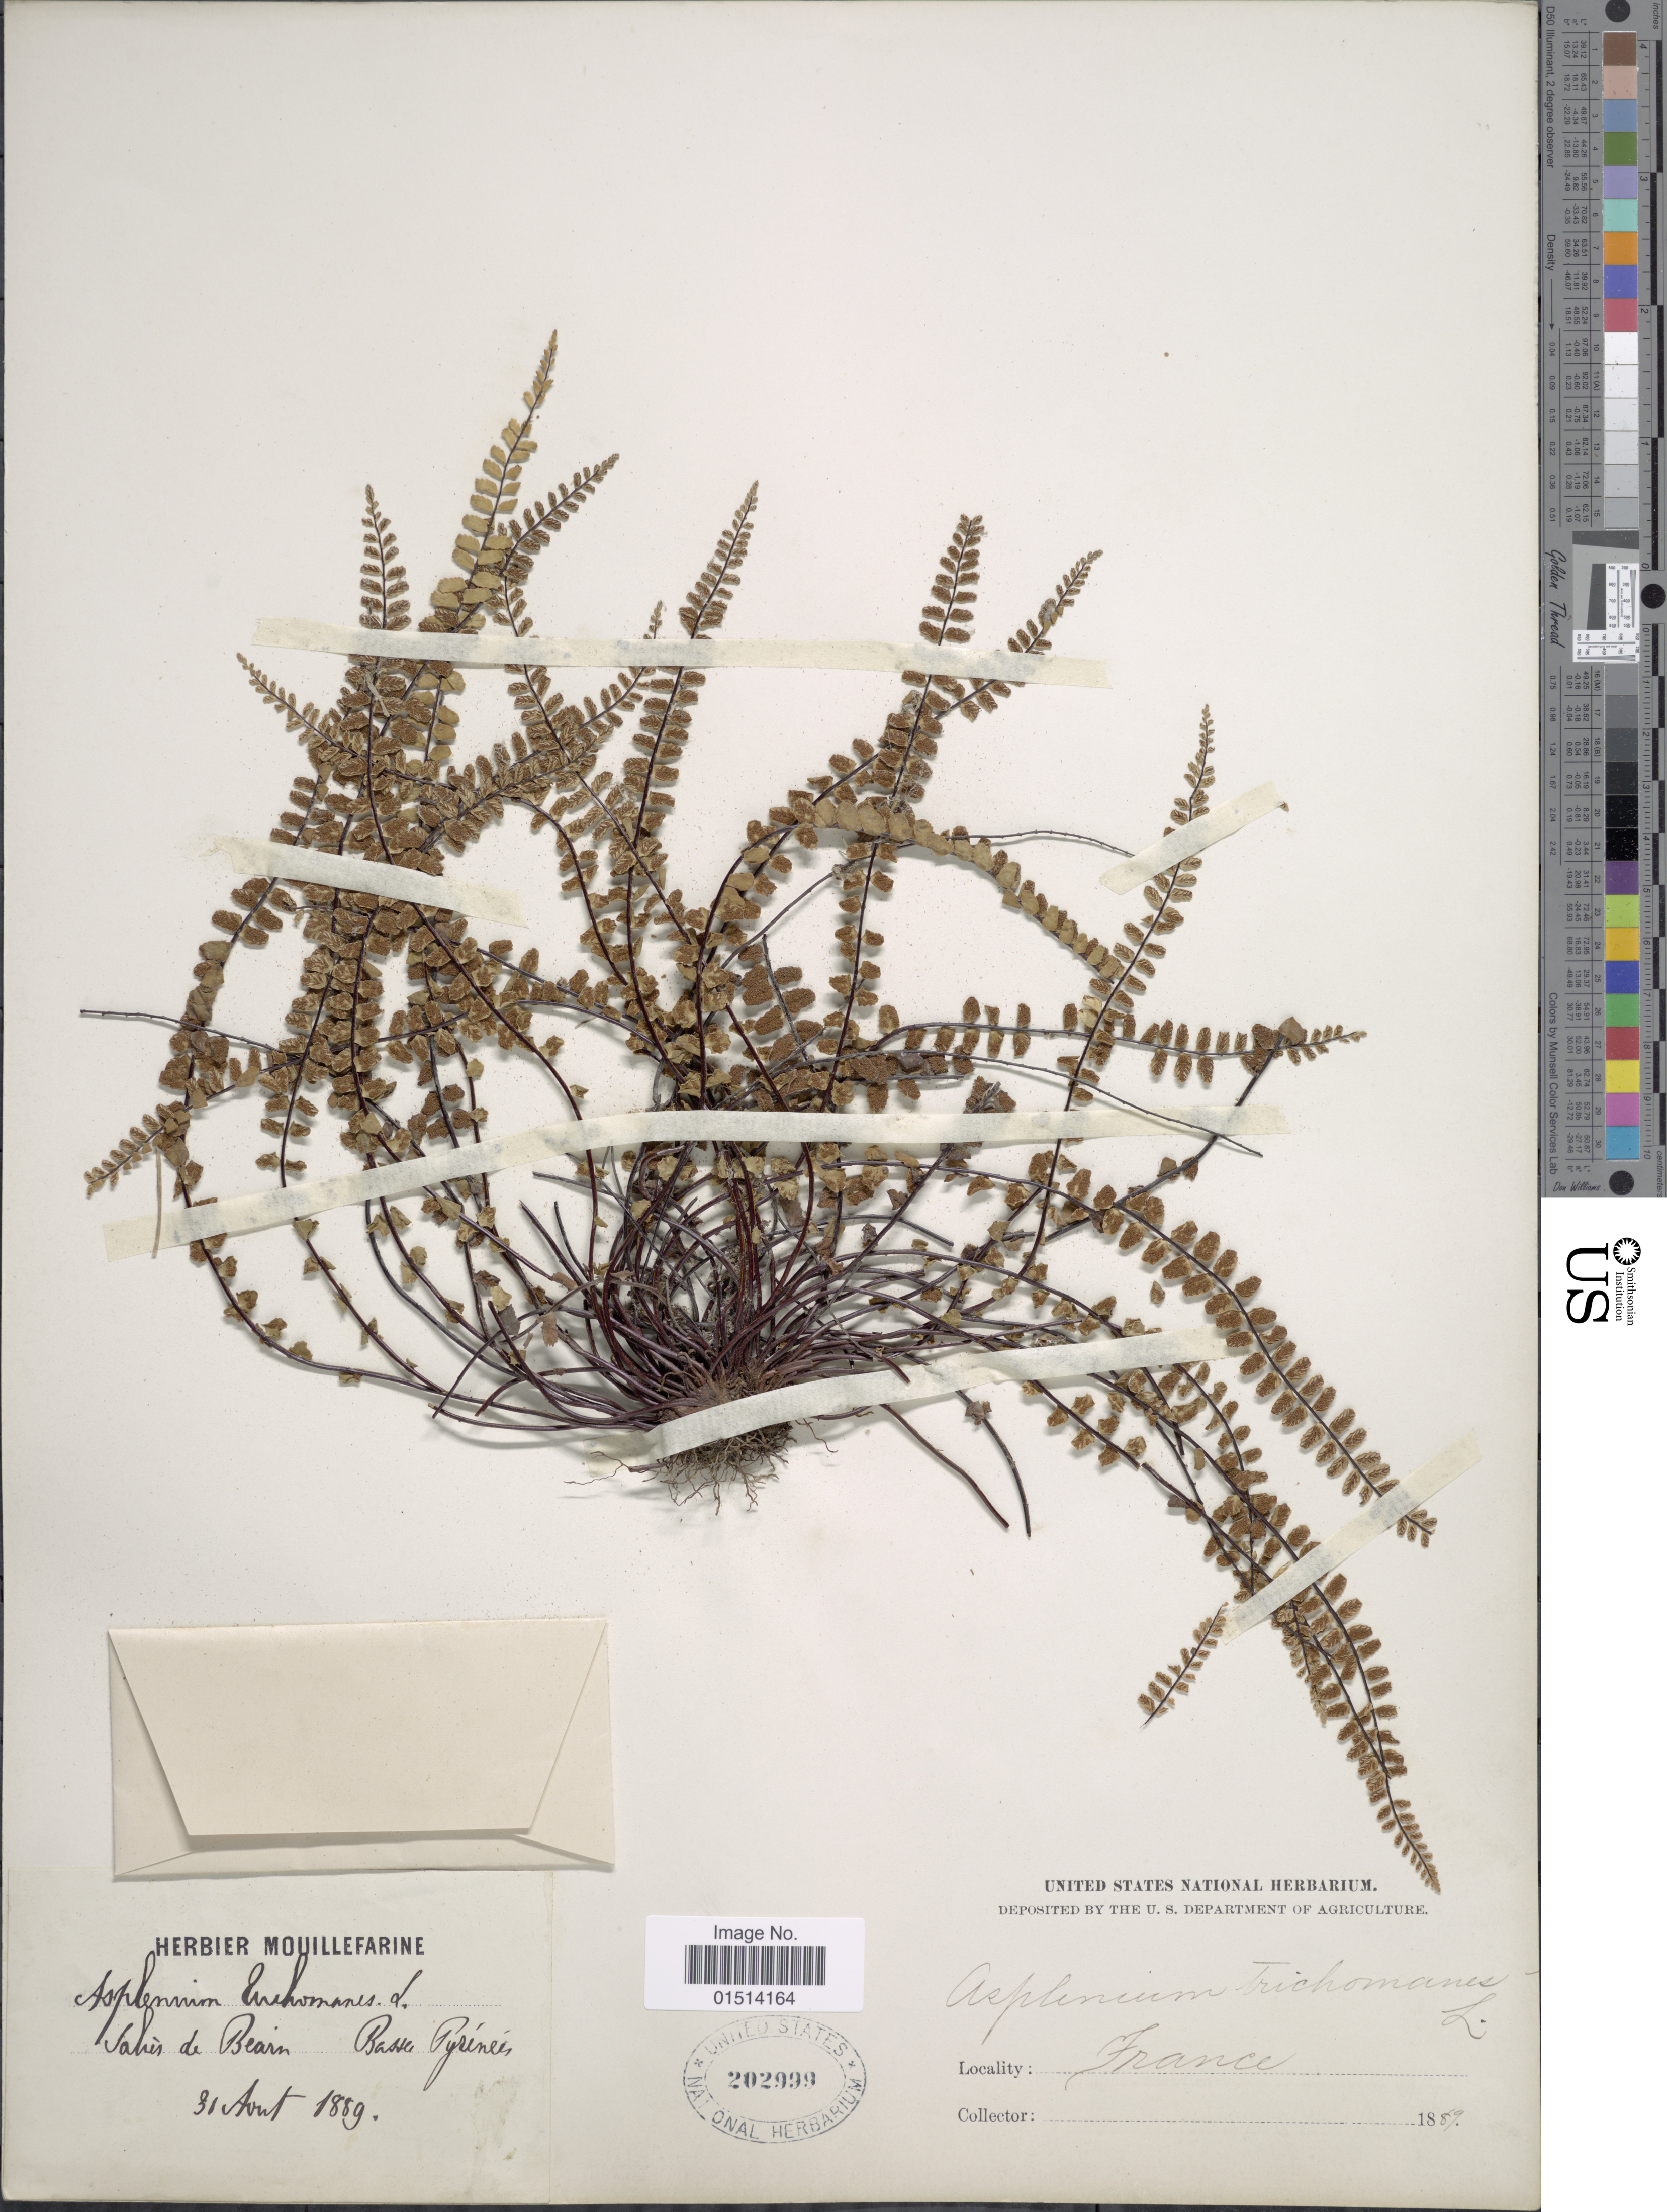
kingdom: Plantae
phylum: Tracheophyta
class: Polypodiopsida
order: Polypodiales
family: Aspleniaceae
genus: Asplenium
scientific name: Asplenium trichomanes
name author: L.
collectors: A. Mouillefarine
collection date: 1889-08-18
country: France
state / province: Nouvelle-Aquitaine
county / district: Pyrénées-Atlantiques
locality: Jakes de Bearn, Raste Pyrenees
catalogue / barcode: US 202999